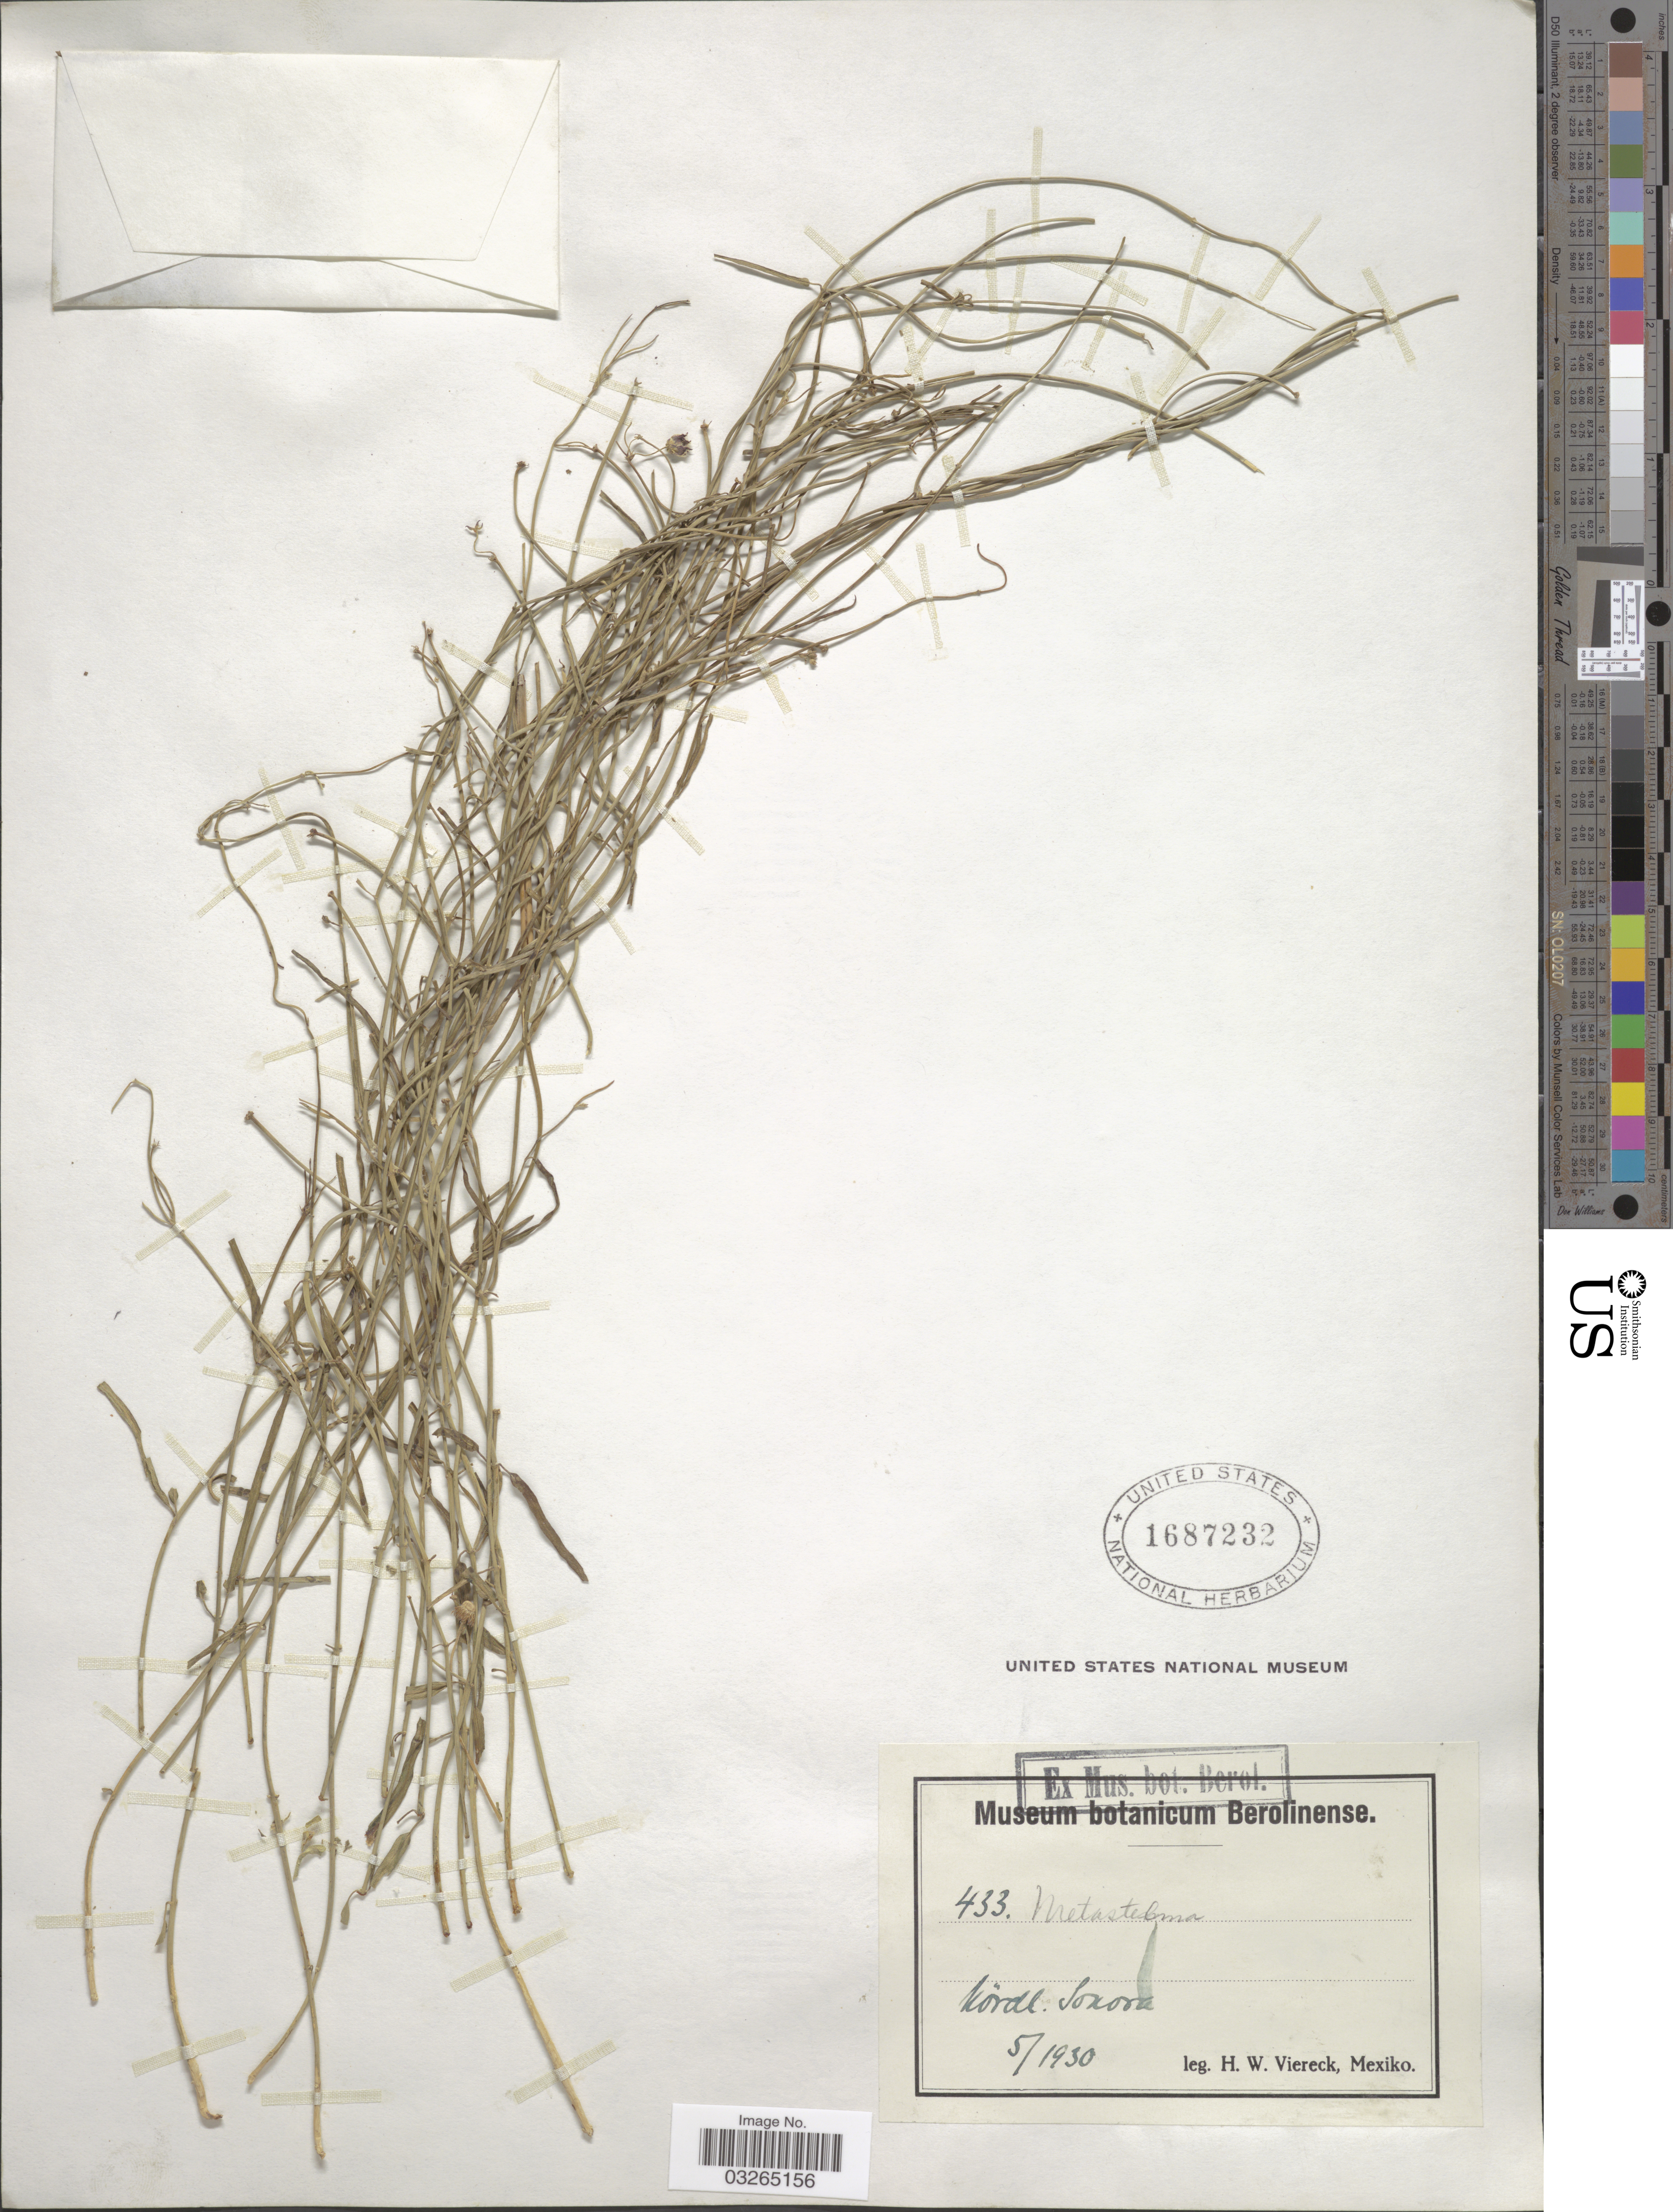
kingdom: Plantae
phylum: Tracheophyta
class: Magnoliopsida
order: Gentianales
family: Apocynaceae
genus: Vincetoxicum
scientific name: Vincetoxicum sp.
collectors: H. W. Viereck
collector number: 433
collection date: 1930-05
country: Mexico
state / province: Sonora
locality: Nördl. Sonora.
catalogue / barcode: US 1687232